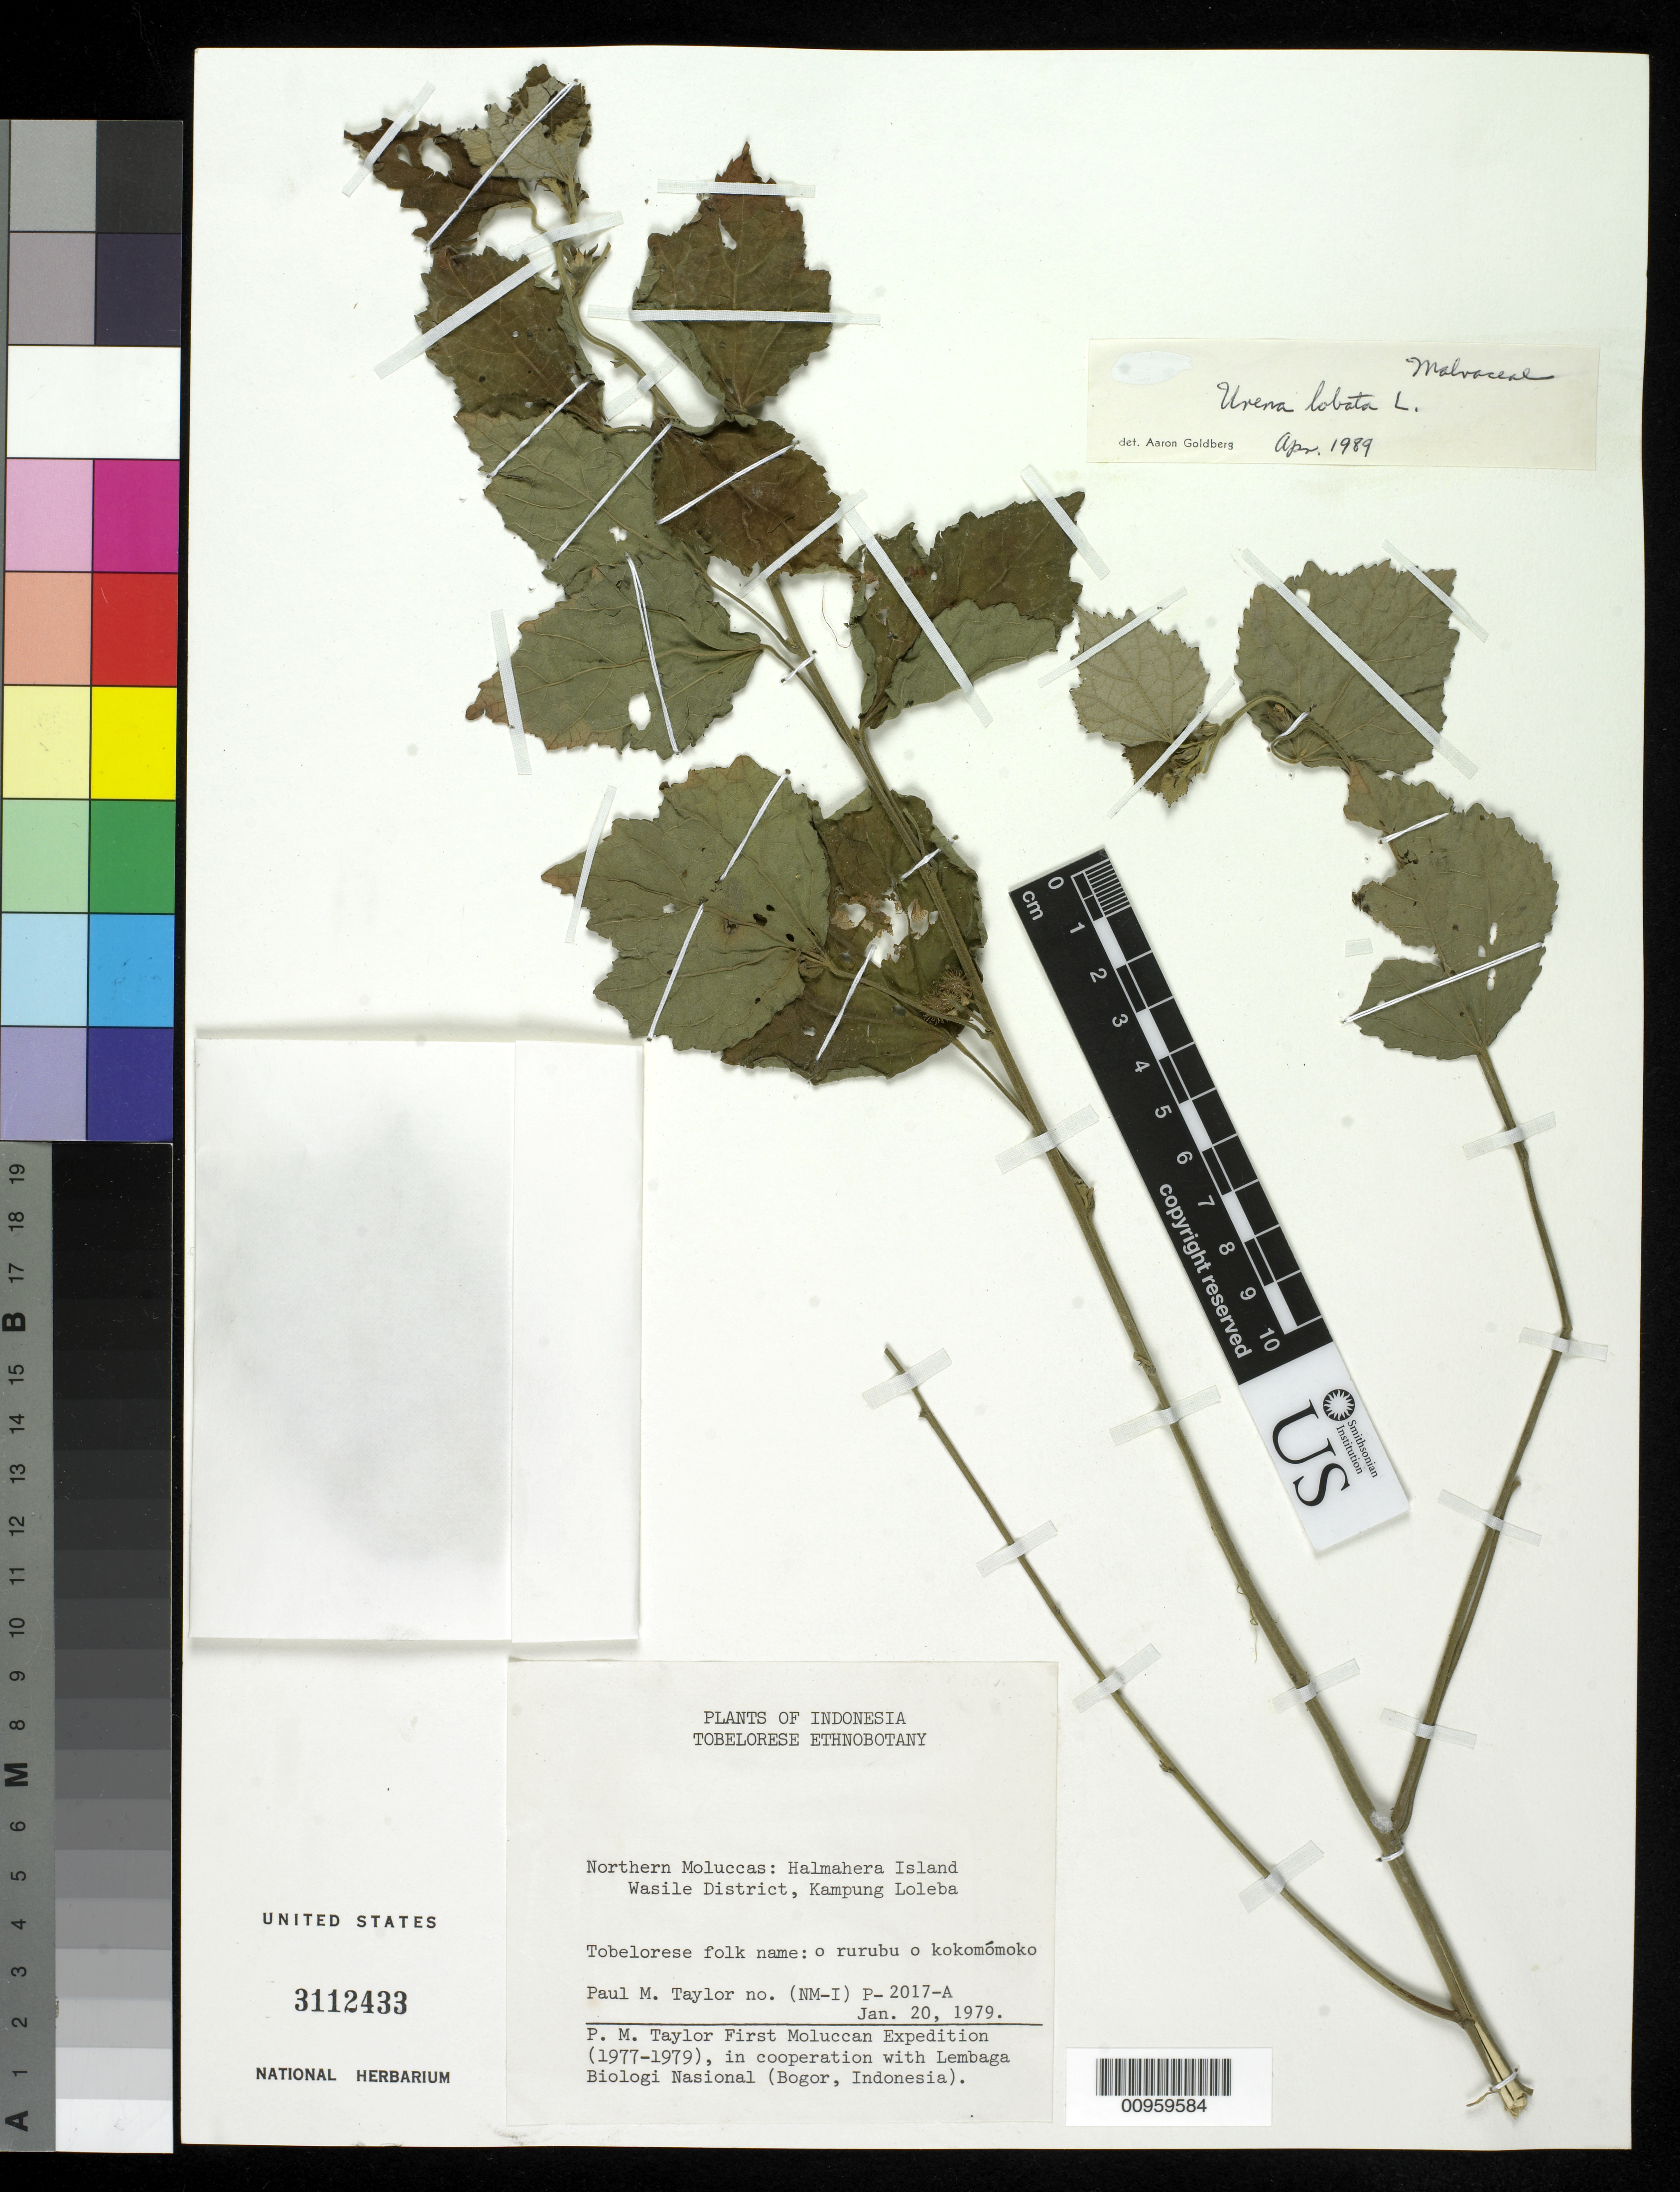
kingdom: Plantae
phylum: Tracheophyta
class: Magnoliopsida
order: Malvales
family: Malvaceae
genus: Urena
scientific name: Urena lobata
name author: L.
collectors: P. M. Taylor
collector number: P 2017 A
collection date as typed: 20 Jan 1978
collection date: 1978-01-20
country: Indonesia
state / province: Maluku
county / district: Maluku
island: Halmahera I.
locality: Wasile District, Kampung Loleba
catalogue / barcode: US 3112433